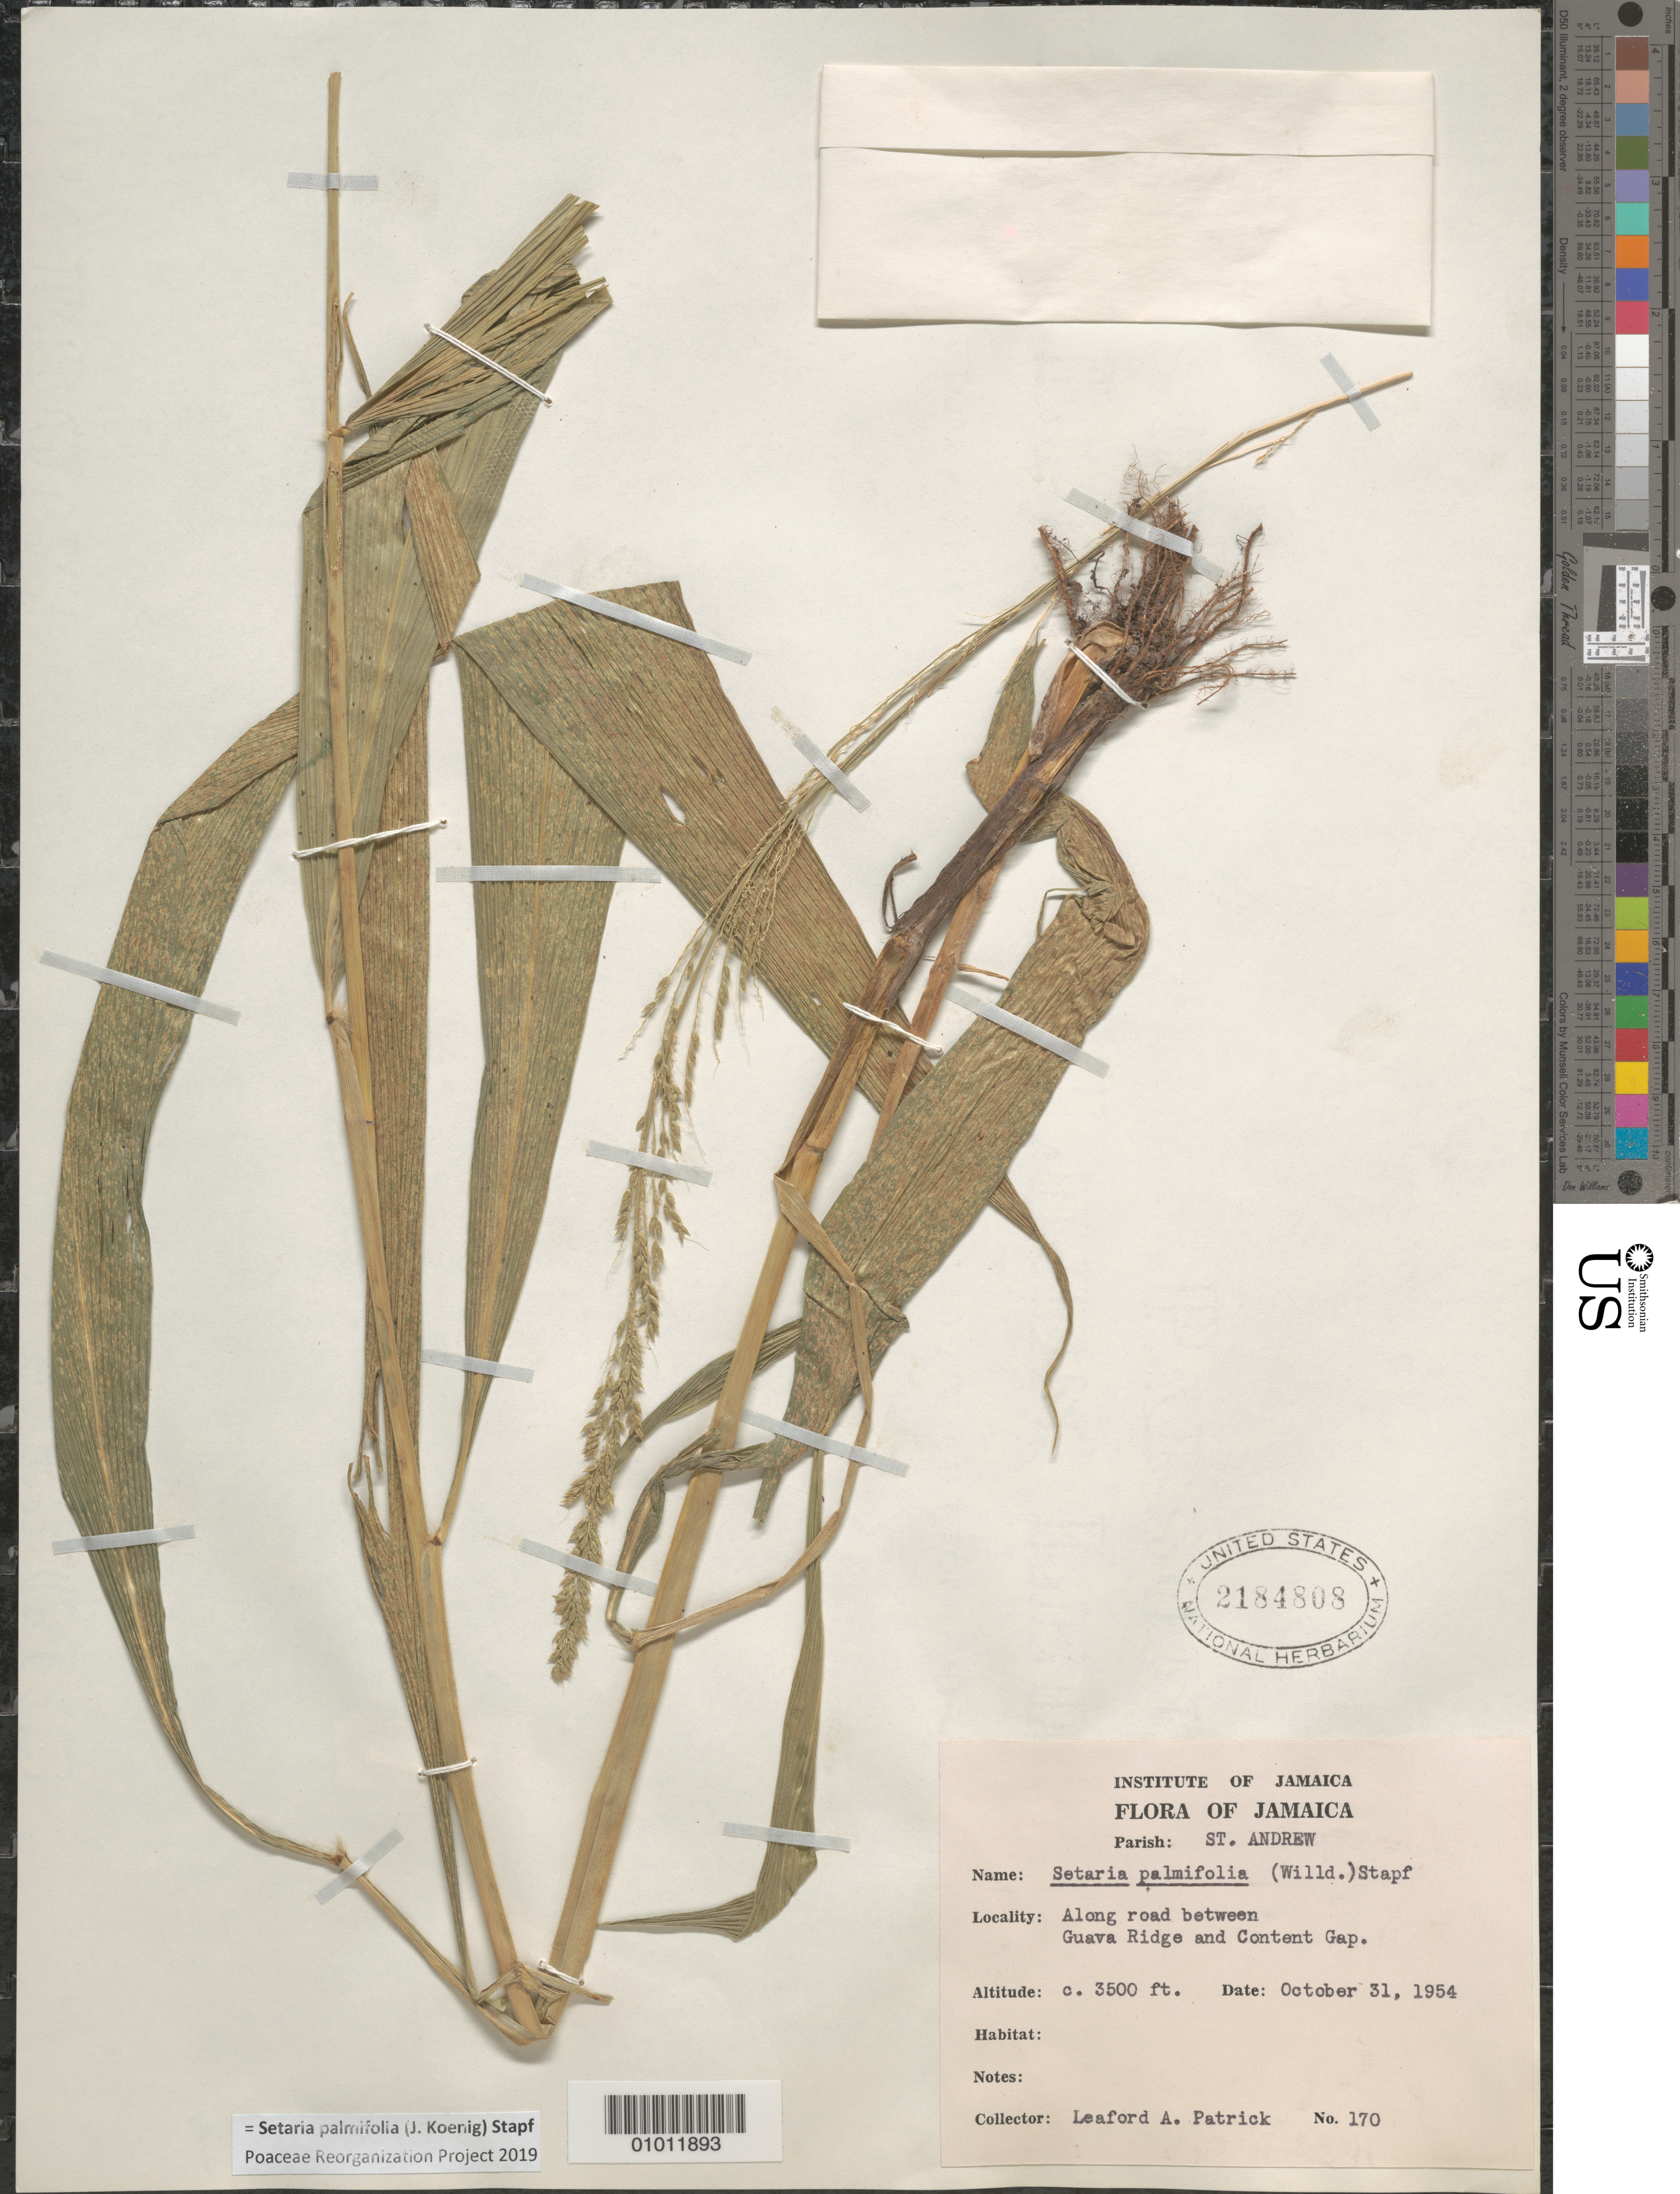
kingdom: Plantae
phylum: Tracheophyta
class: Liliopsida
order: Poales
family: Poaceae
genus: Setaria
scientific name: Setaria palmifolia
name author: (J. Koenig) Stapf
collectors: L. Patrick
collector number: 170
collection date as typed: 31 Oct 1954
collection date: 1954-10-31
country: Jamaica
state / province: Saint Andrew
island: Jamaica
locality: Along road between Guava Ridge and Content Gap.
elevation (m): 1067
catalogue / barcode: US 2184808